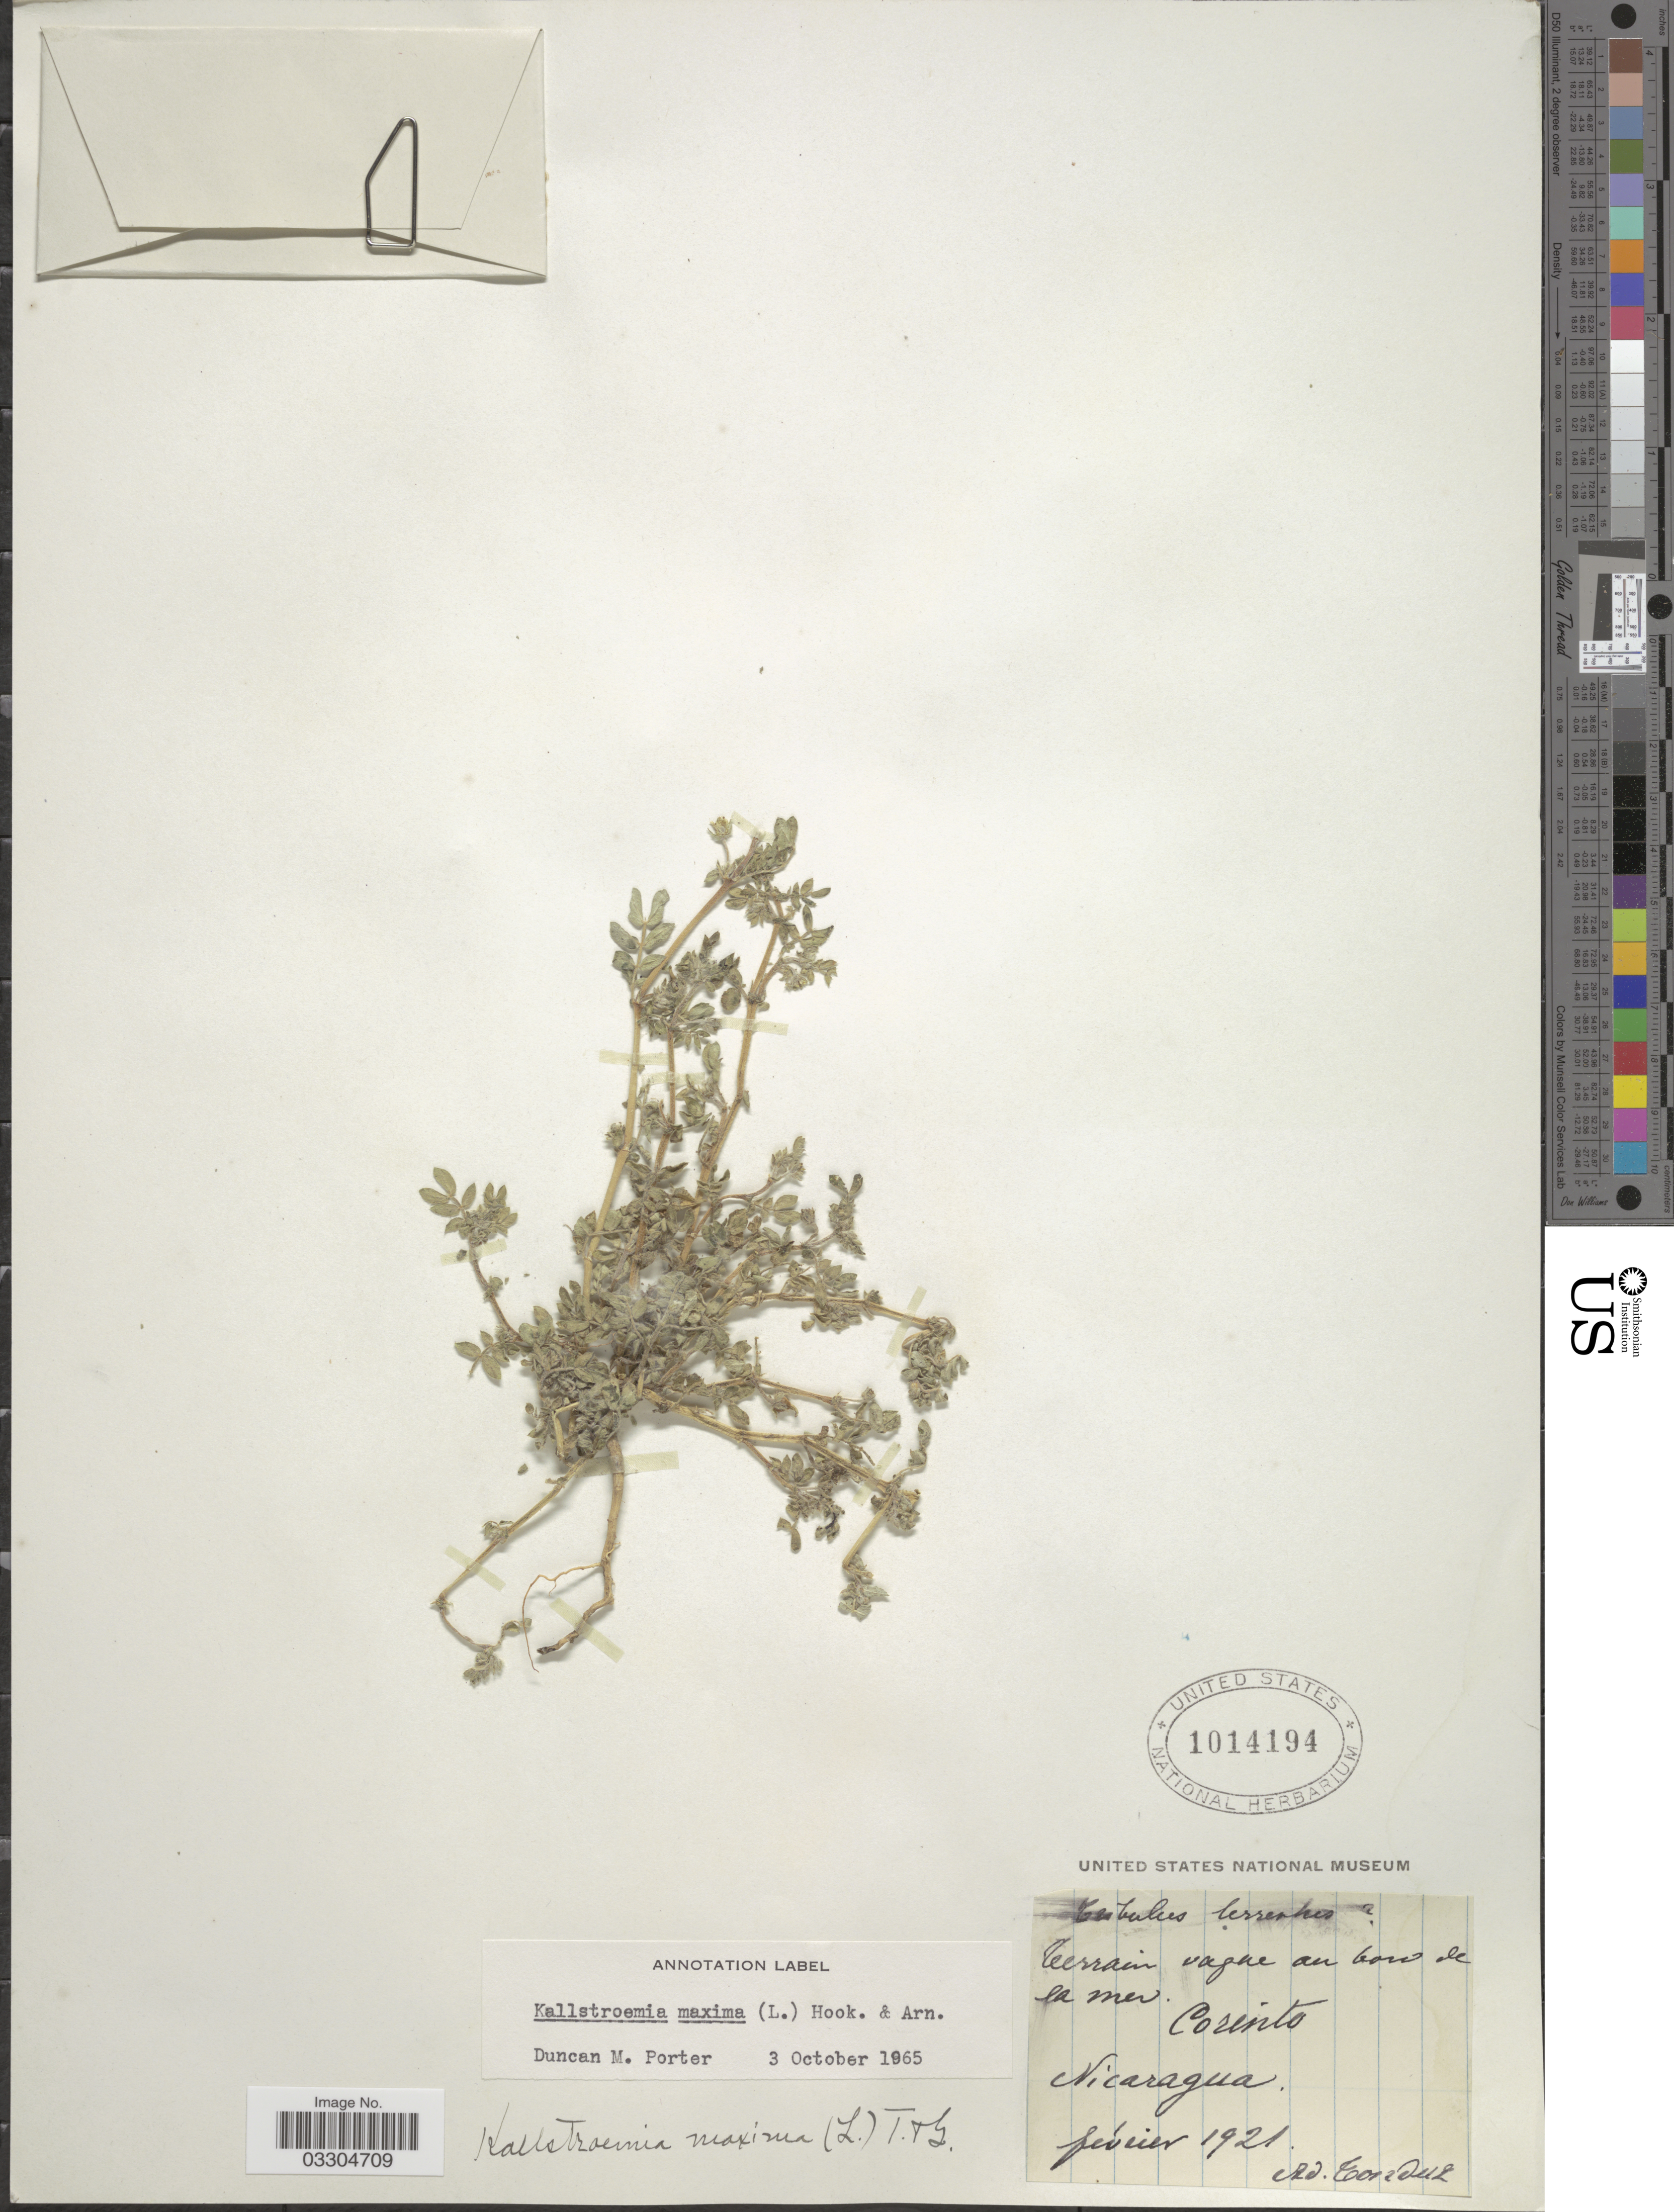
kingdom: Plantae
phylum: Tracheophyta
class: Magnoliopsida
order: Zygophyllales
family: Zygophyllaceae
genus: Kallstroemia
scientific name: Kallstroemia maxima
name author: (L.) Hook. & Arn.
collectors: A. Tonduz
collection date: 1921-02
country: Nicaragua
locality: Terrain vague au bord de la mer. Corento.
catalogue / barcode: US 1014194